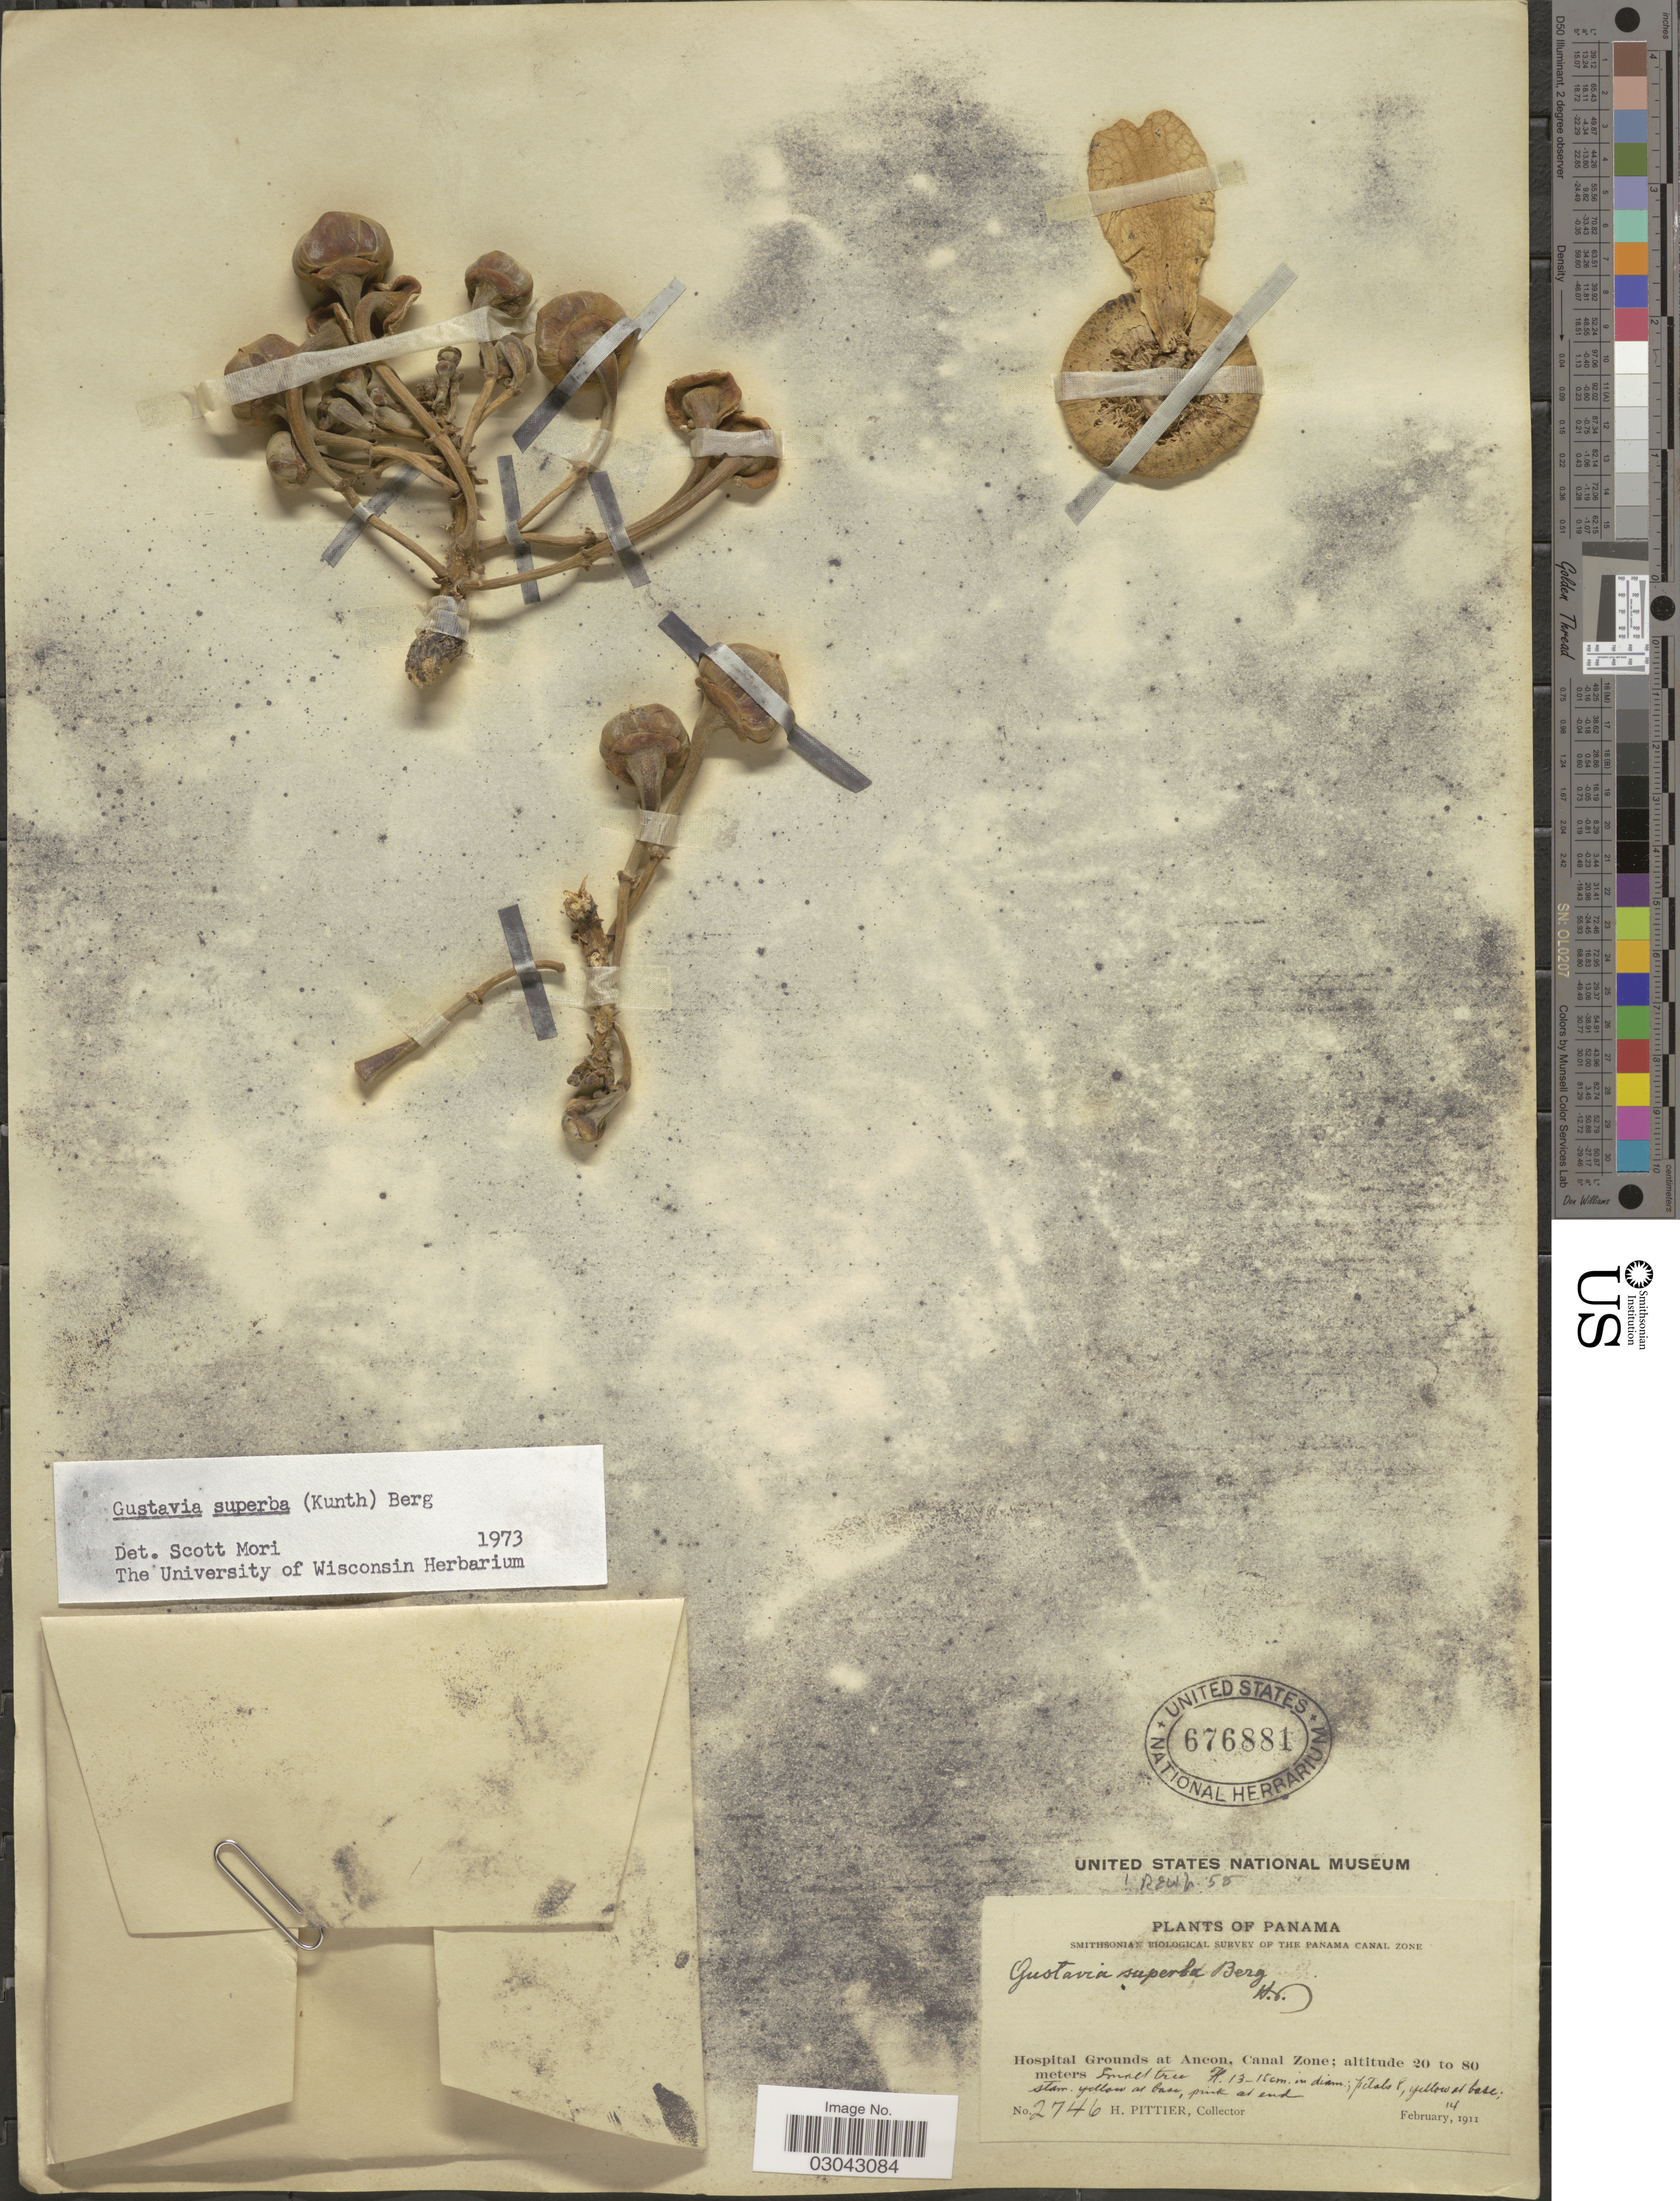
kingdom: Plantae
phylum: Tracheophyta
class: Magnoliopsida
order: Ericales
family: Lecythidaceae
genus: Gustavia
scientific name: Gustavia superba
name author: (Kunth) O. Berg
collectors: H. F. Pittier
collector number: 2746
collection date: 1911-02-14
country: Panama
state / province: Colón / Panamá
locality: Hospital Grounds at Ancon, Canal Zone.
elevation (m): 20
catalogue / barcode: US 676881